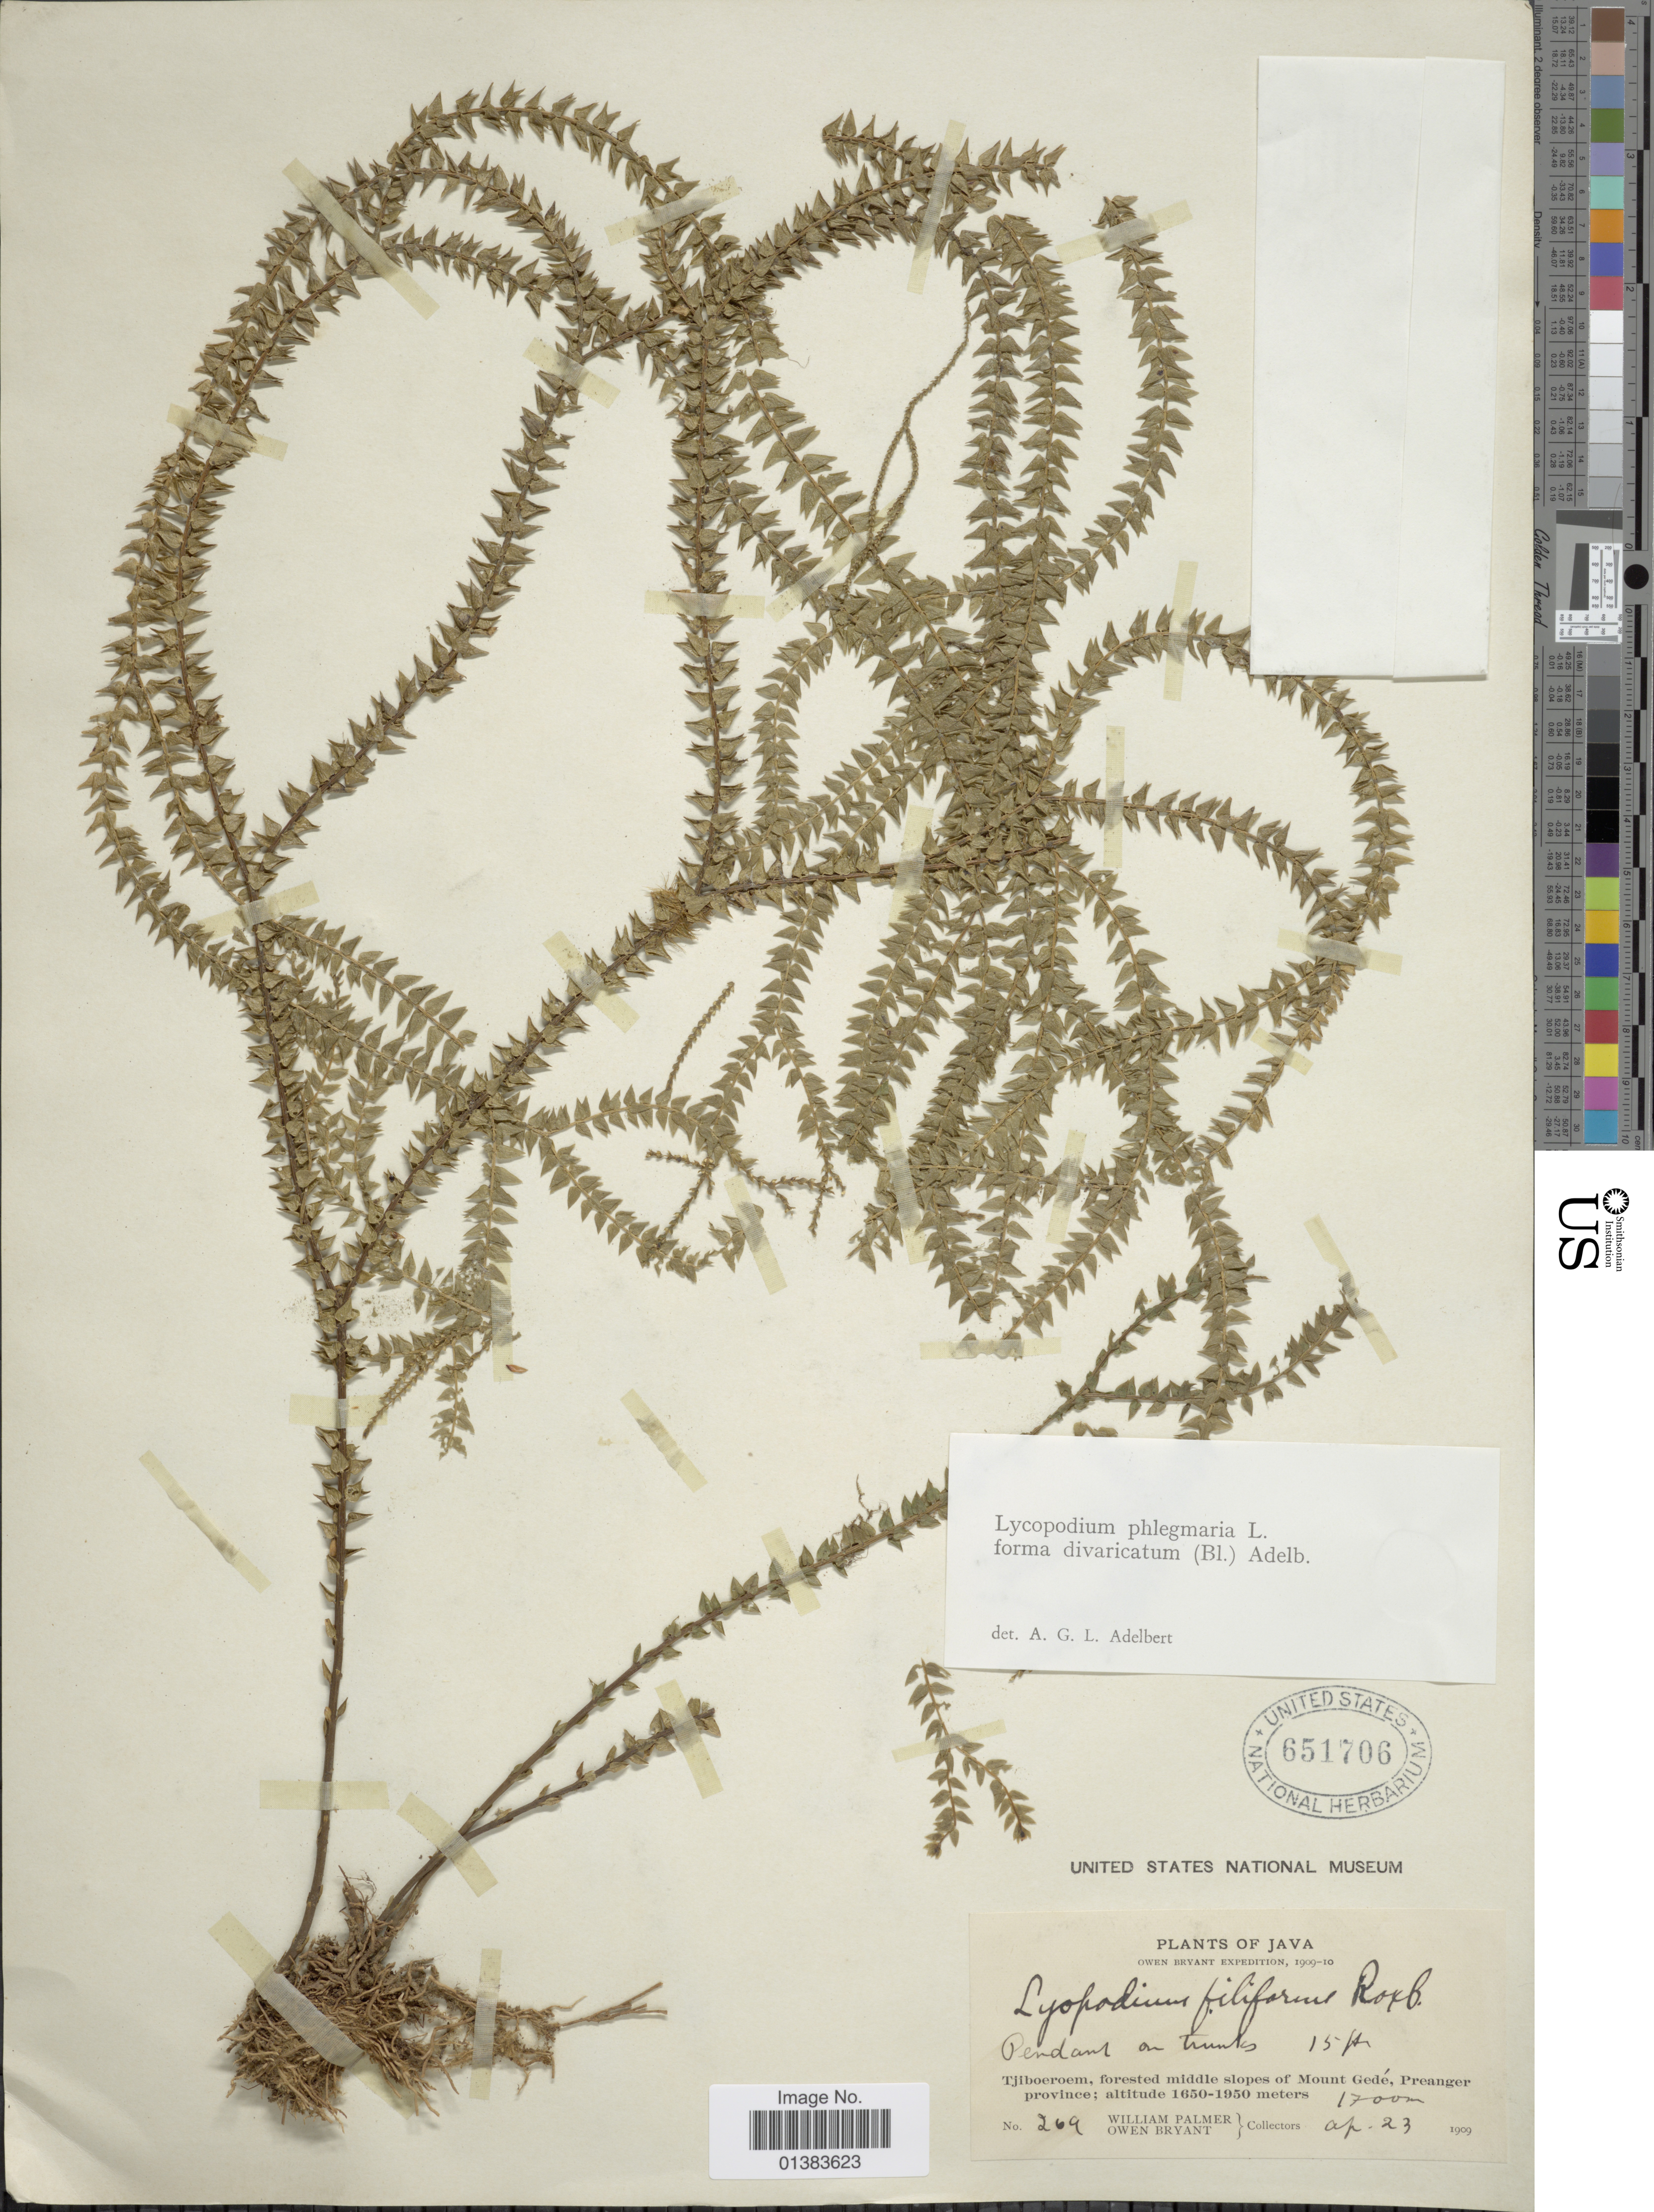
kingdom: Plantae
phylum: Tracheophyta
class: Lycopodiopsida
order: Lycopodiales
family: Lycopodiaceae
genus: Phlegmariurus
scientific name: Phlegmariurus phlegmaria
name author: (L.) Holub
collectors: W. Palmer & O. Bryant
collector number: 269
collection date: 1909-04-23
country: Indonesia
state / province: Java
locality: Tjiboeroem, forested middle slopes of Mount Gedé, Preanger province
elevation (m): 1700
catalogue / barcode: US 651706